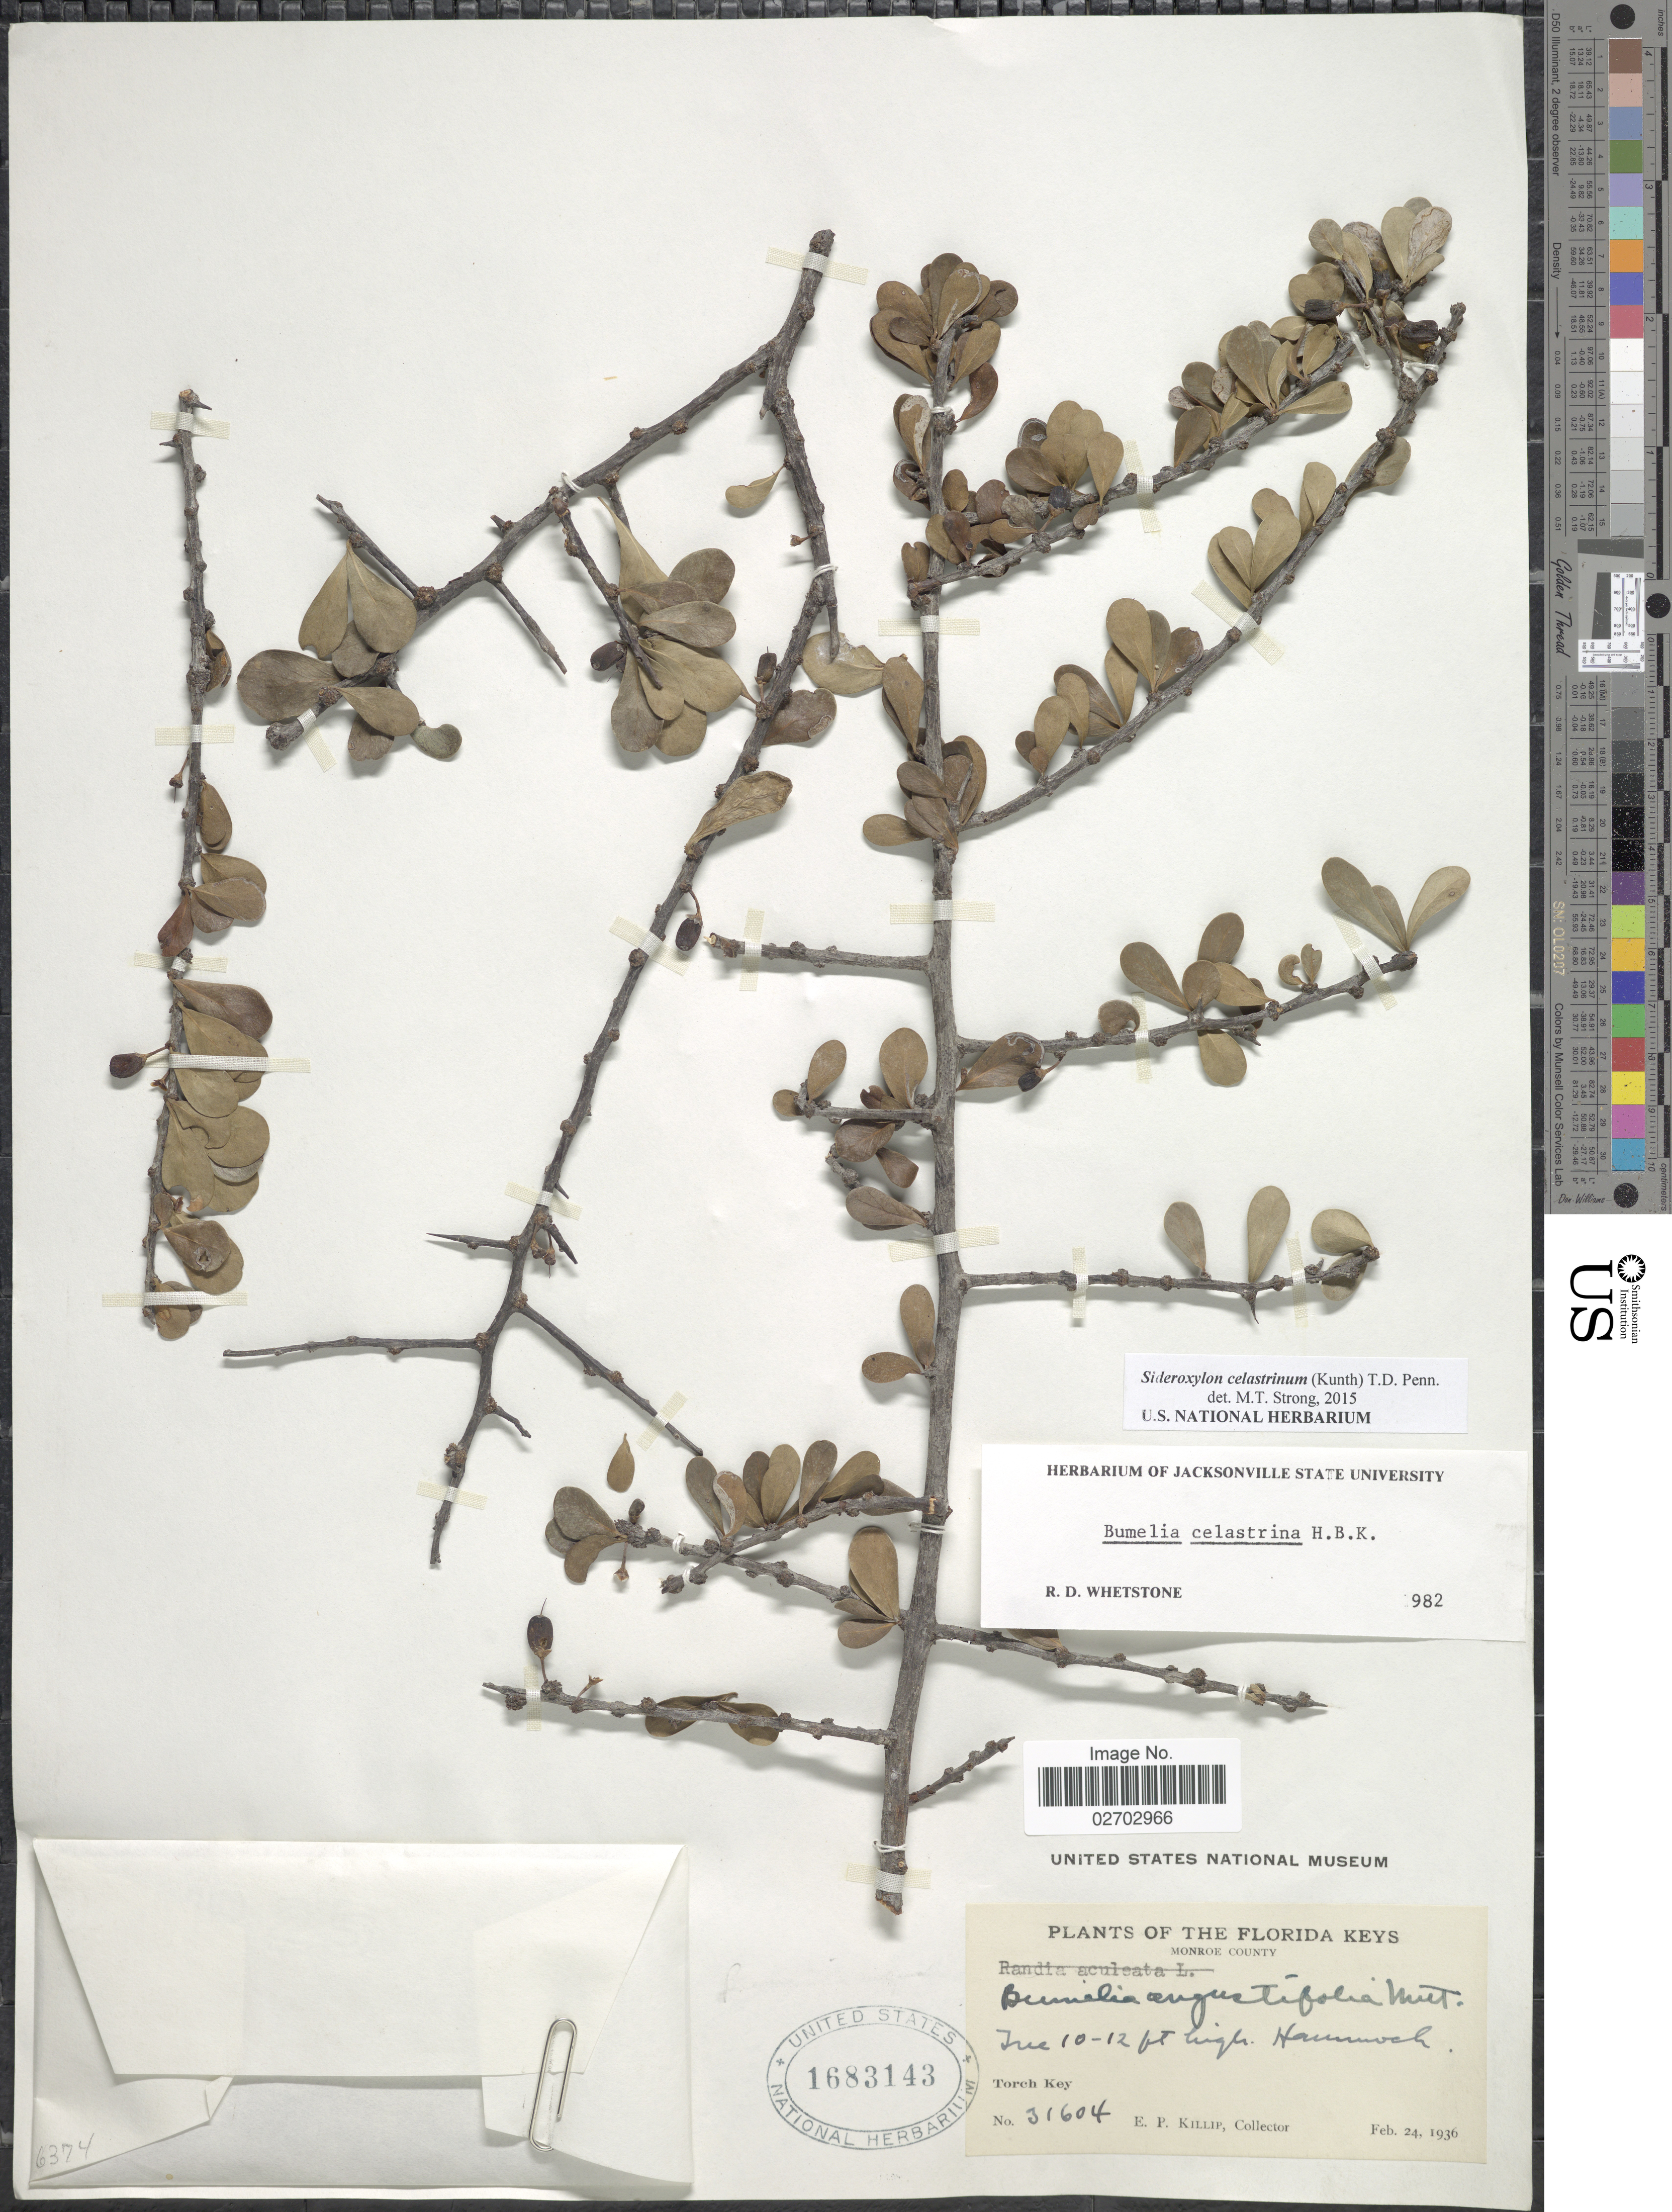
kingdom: Plantae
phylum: Tracheophyta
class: Magnoliopsida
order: Ericales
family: Sapotaceae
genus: Sideroxylon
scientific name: Sideroxylon celastrinum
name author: (Kunth) T.D. Penn.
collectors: E. P. Killip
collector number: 361604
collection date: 1936-02-24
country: United States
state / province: Florida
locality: Florida Keys, Monroe County, Torch Key, Hammock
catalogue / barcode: US 1683143